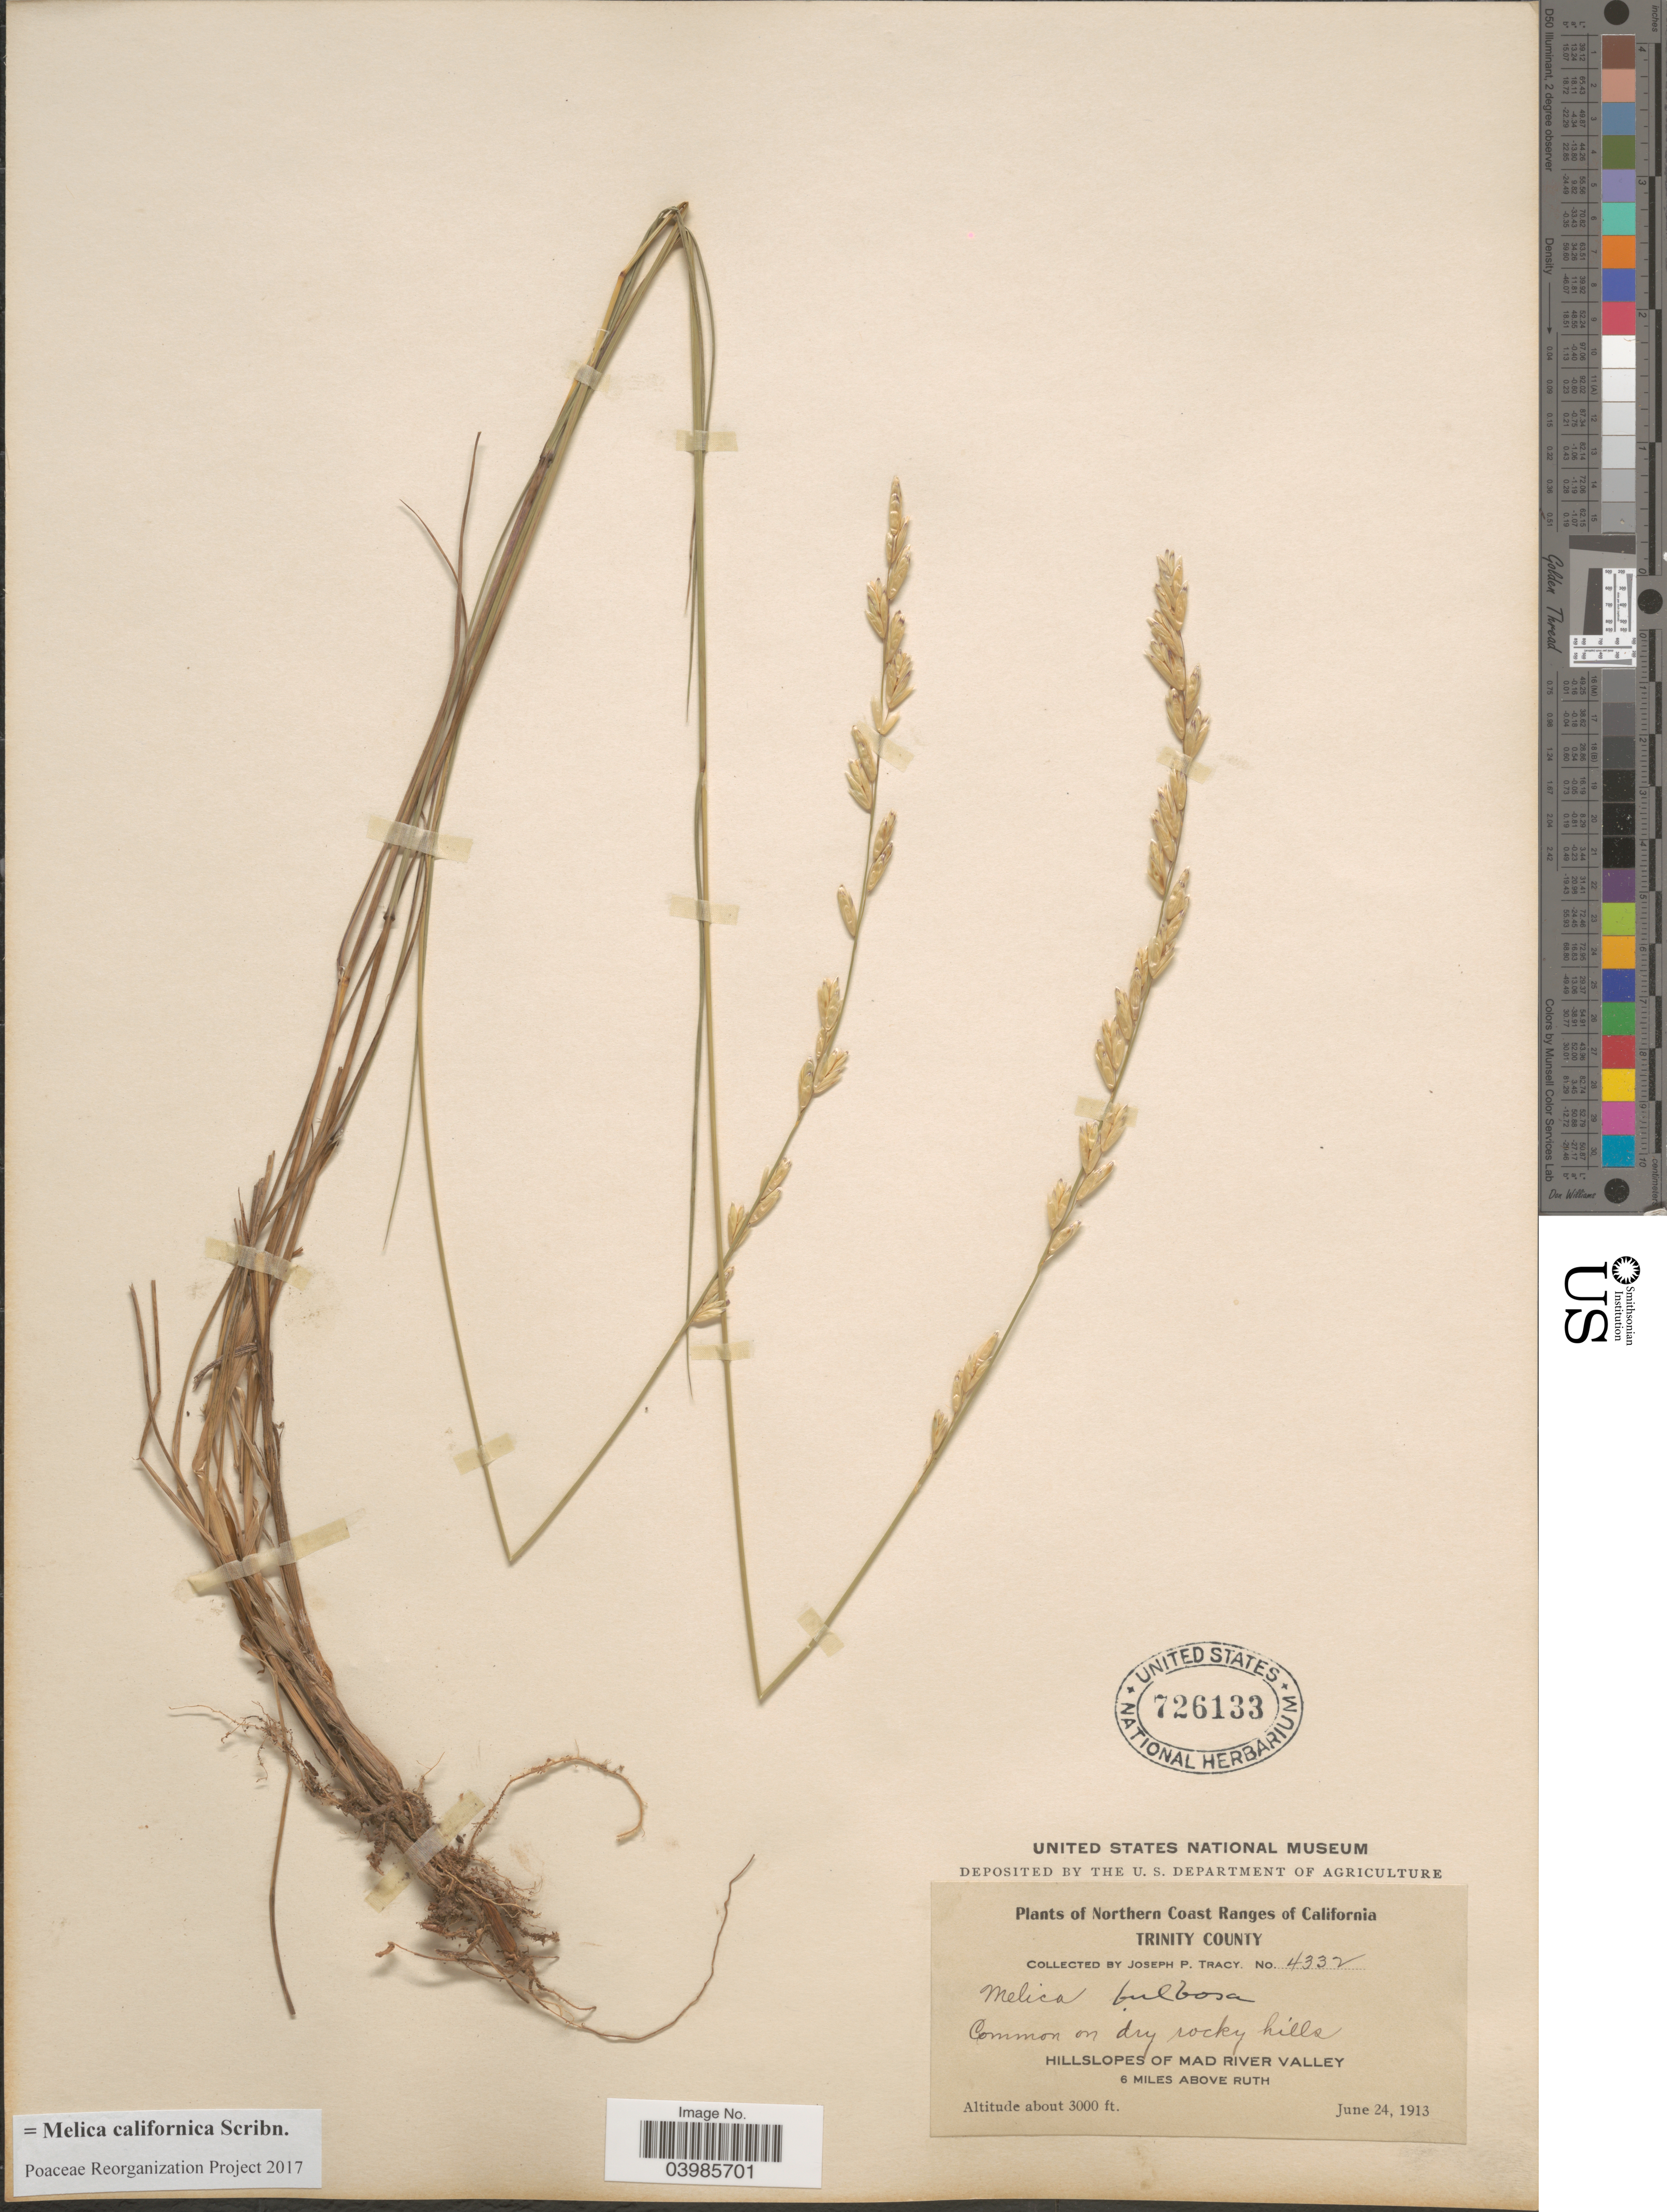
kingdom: Plantae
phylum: Tracheophyta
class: Liliopsida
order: Poales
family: Poaceae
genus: Melica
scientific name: Melica californica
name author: Scribn.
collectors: J. Tracy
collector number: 4332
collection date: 1913-06-24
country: United States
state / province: California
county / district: Trinity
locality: Northern Coast Ranges of California. Trinity County. On dry rocky hills. Hillslopes of Mad River Valley 6 miles above Ruth.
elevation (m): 914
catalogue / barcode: US 726133